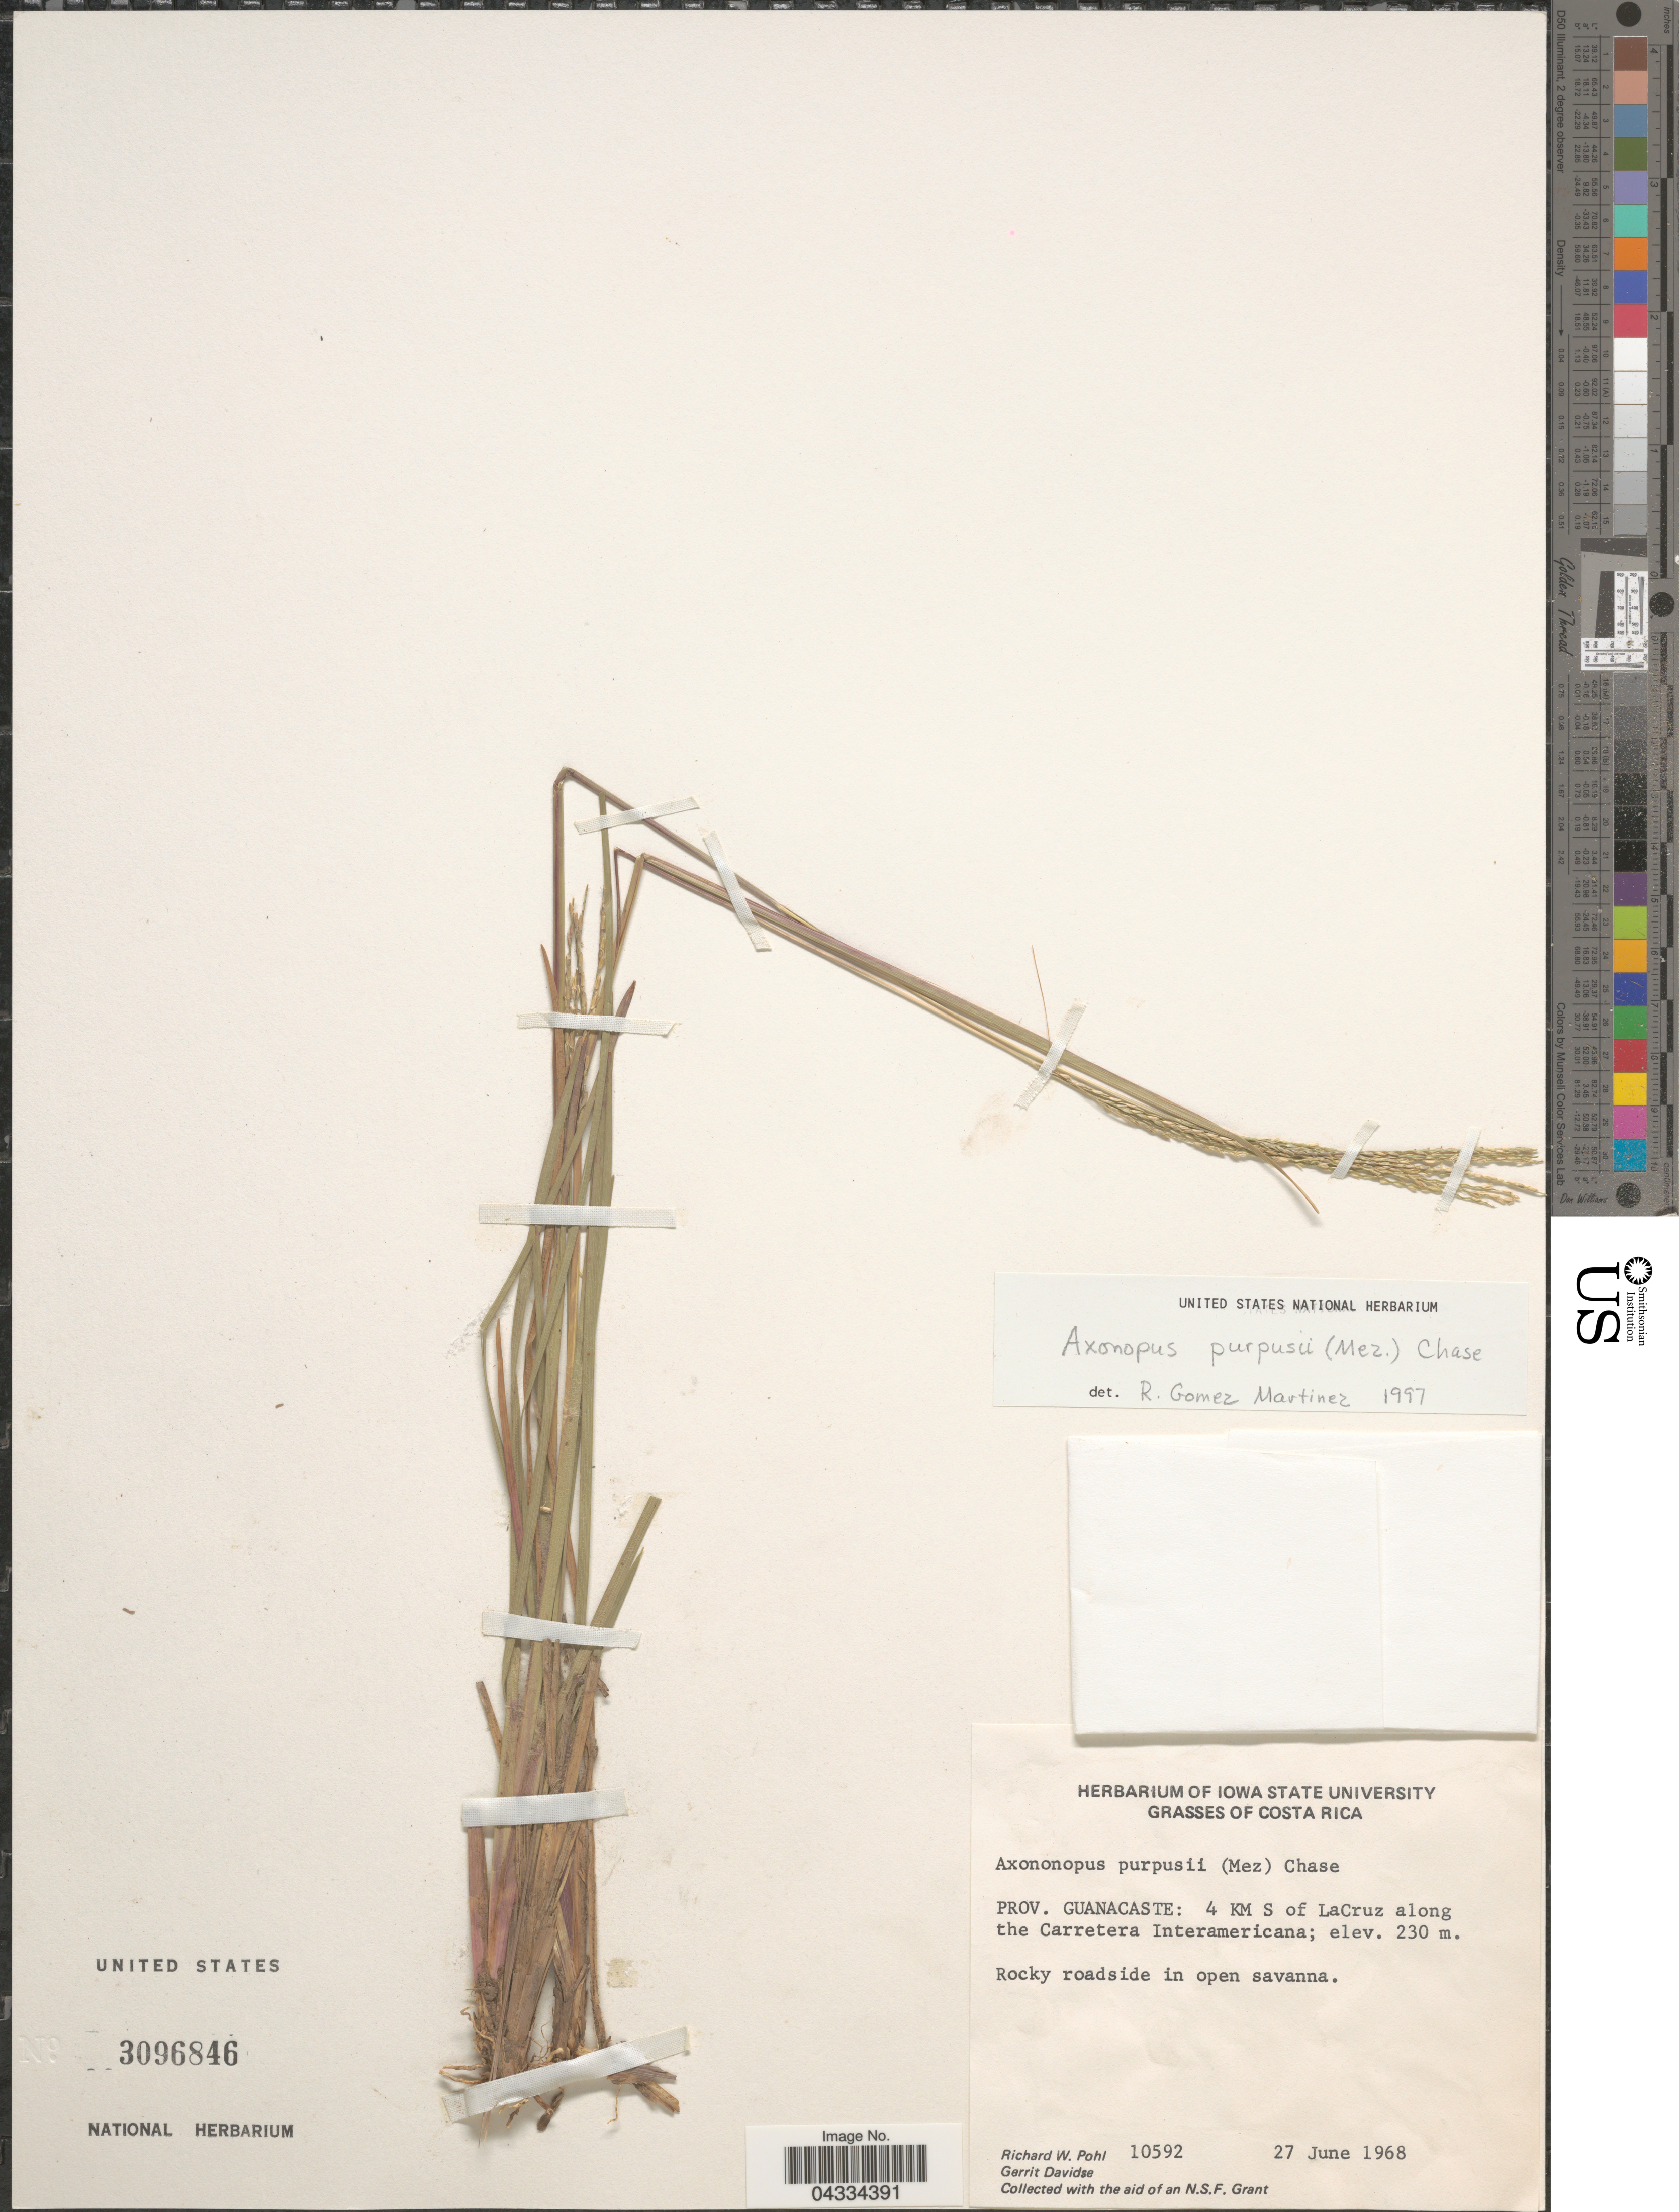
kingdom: Plantae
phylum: Tracheophyta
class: Liliopsida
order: Poales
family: Poaceae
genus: Axonopus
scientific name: Axonopus purpusii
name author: (Mez) Chase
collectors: R. W. Pohl & G. Davidse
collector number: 10592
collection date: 1968-06-27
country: Costa Rica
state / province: Guanacaste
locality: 4 KM S of LaCruz along the Carretera Interamericana.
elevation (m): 230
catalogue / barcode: US 3096846